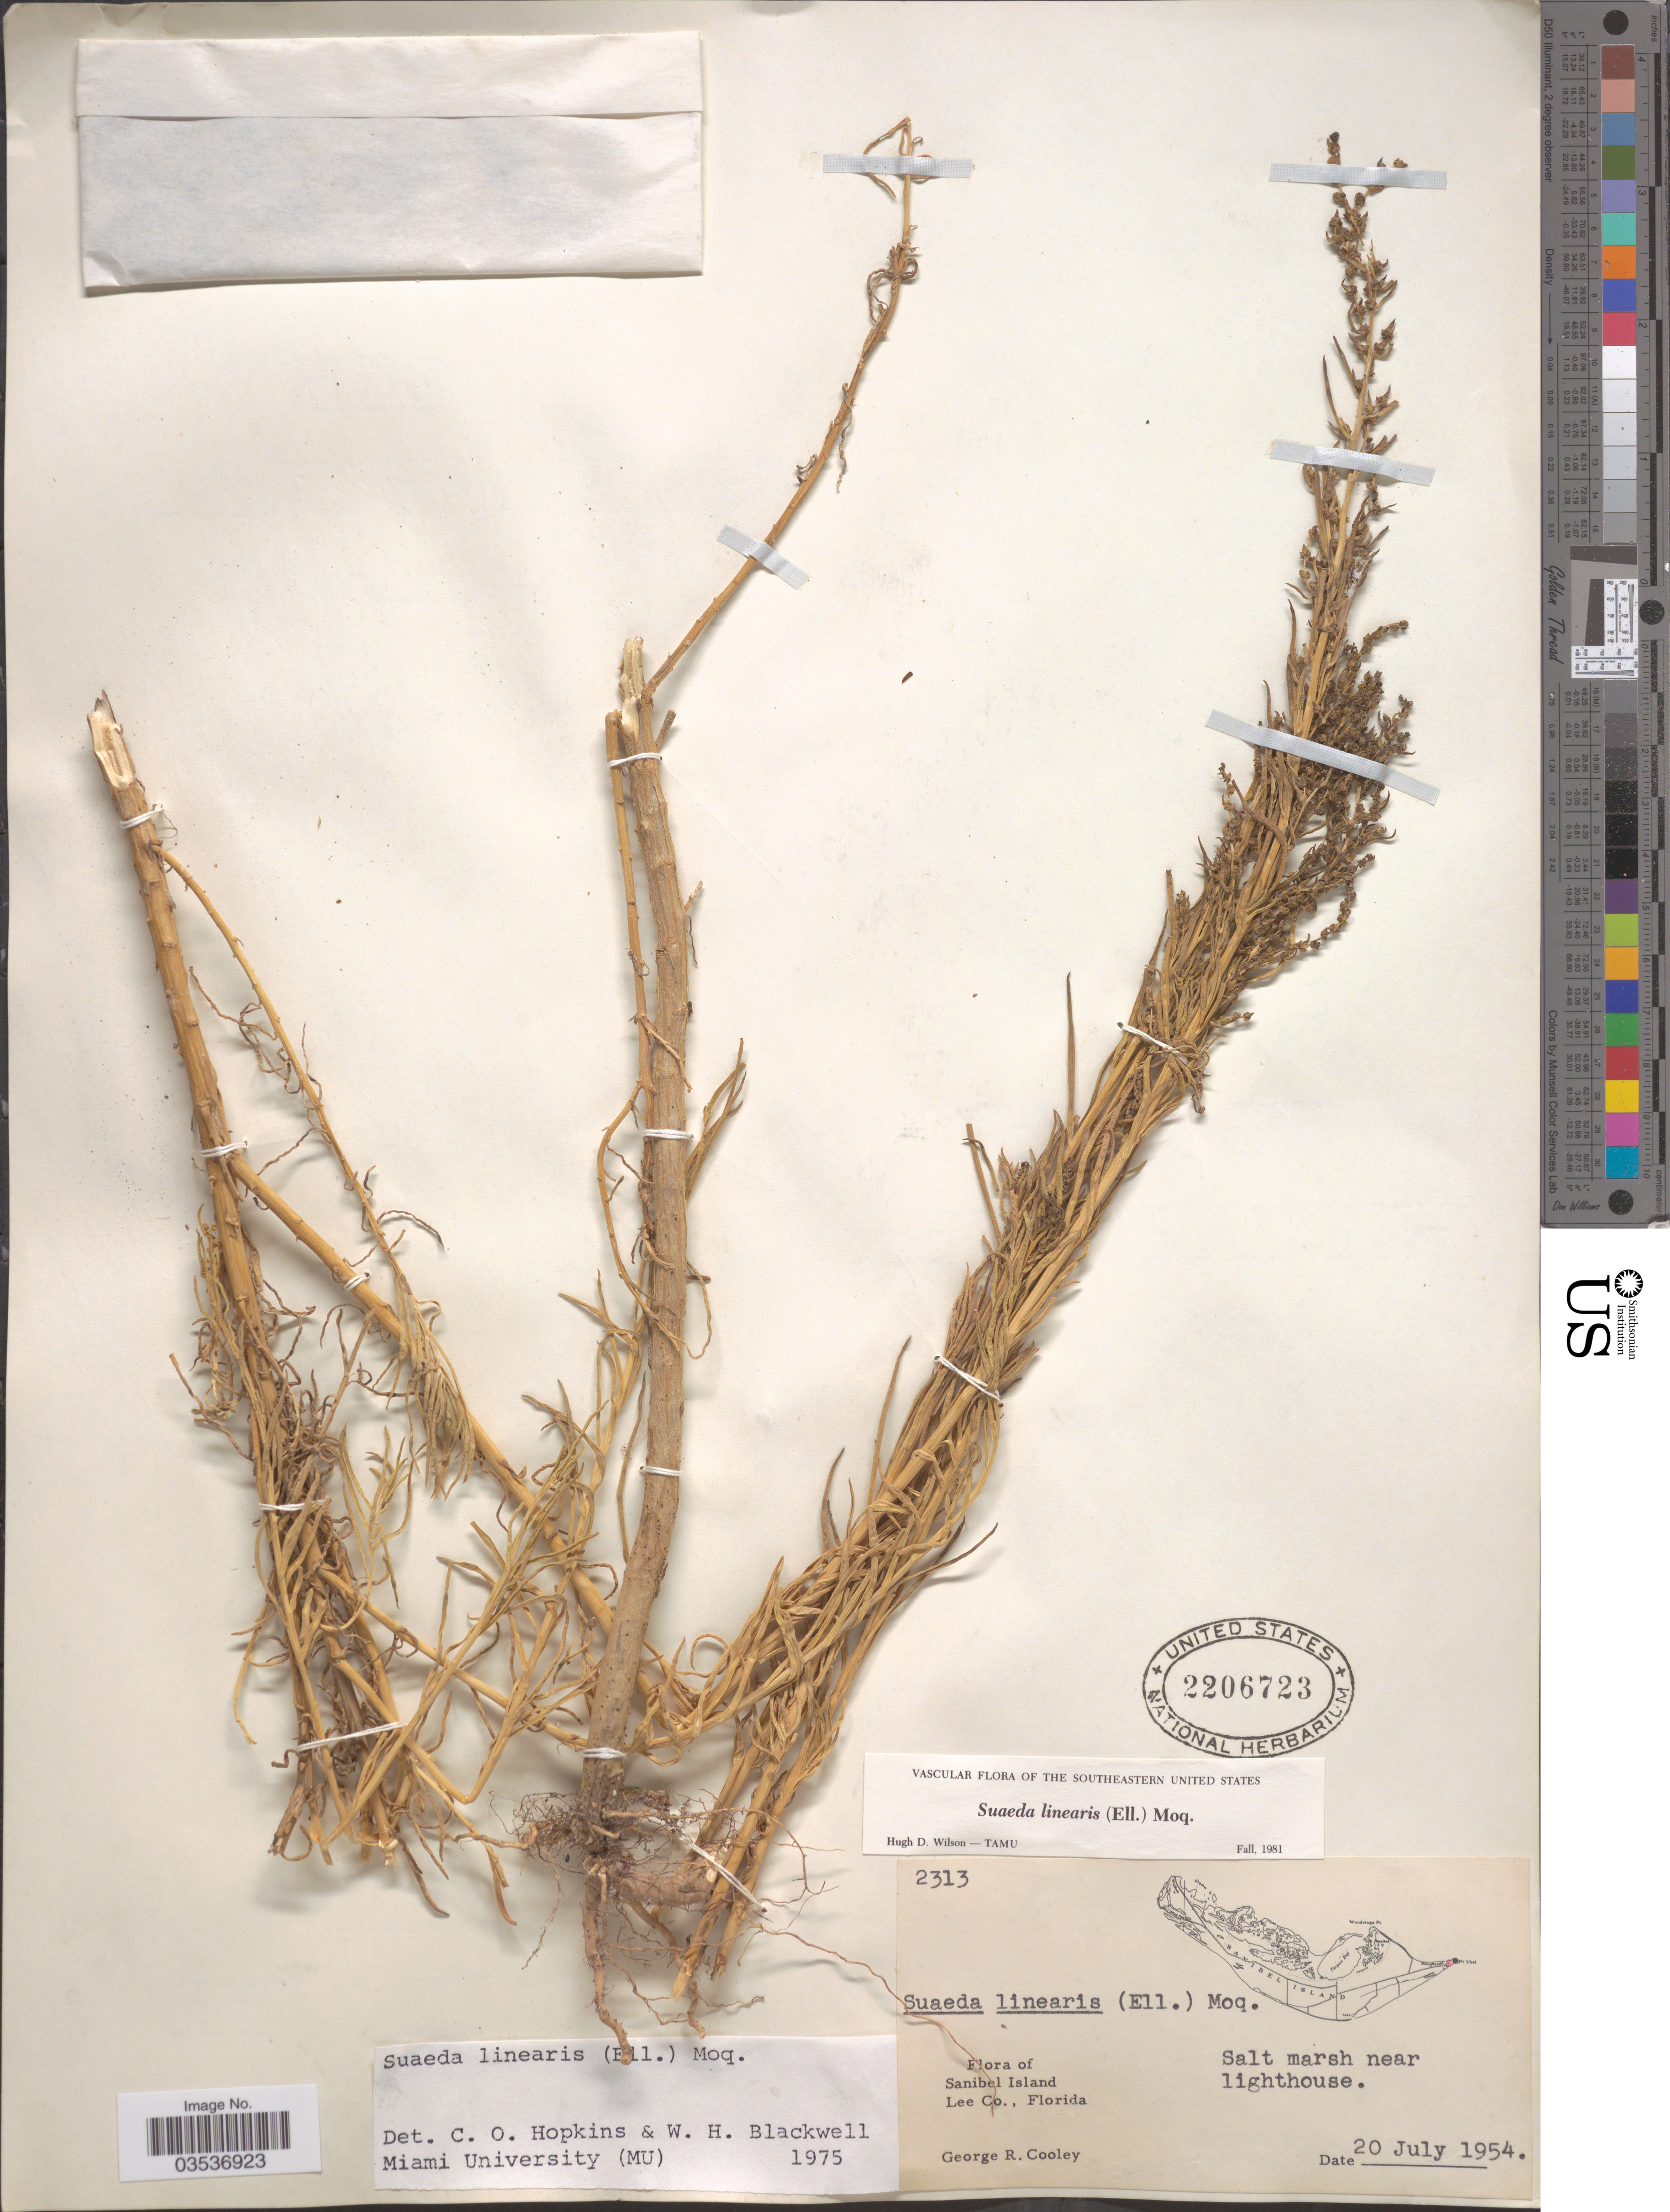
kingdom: Plantae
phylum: Tracheophyta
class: Magnoliopsida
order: Caryophyllales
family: Amaranthaceae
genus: Dondia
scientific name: Dondia linearis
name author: (Elliott) A. Heller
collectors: G. R. Cooley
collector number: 2313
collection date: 1954-07-20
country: United States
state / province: Florida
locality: Sanibel Island, Lee Co. Near lighthouse.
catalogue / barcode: US 2206723